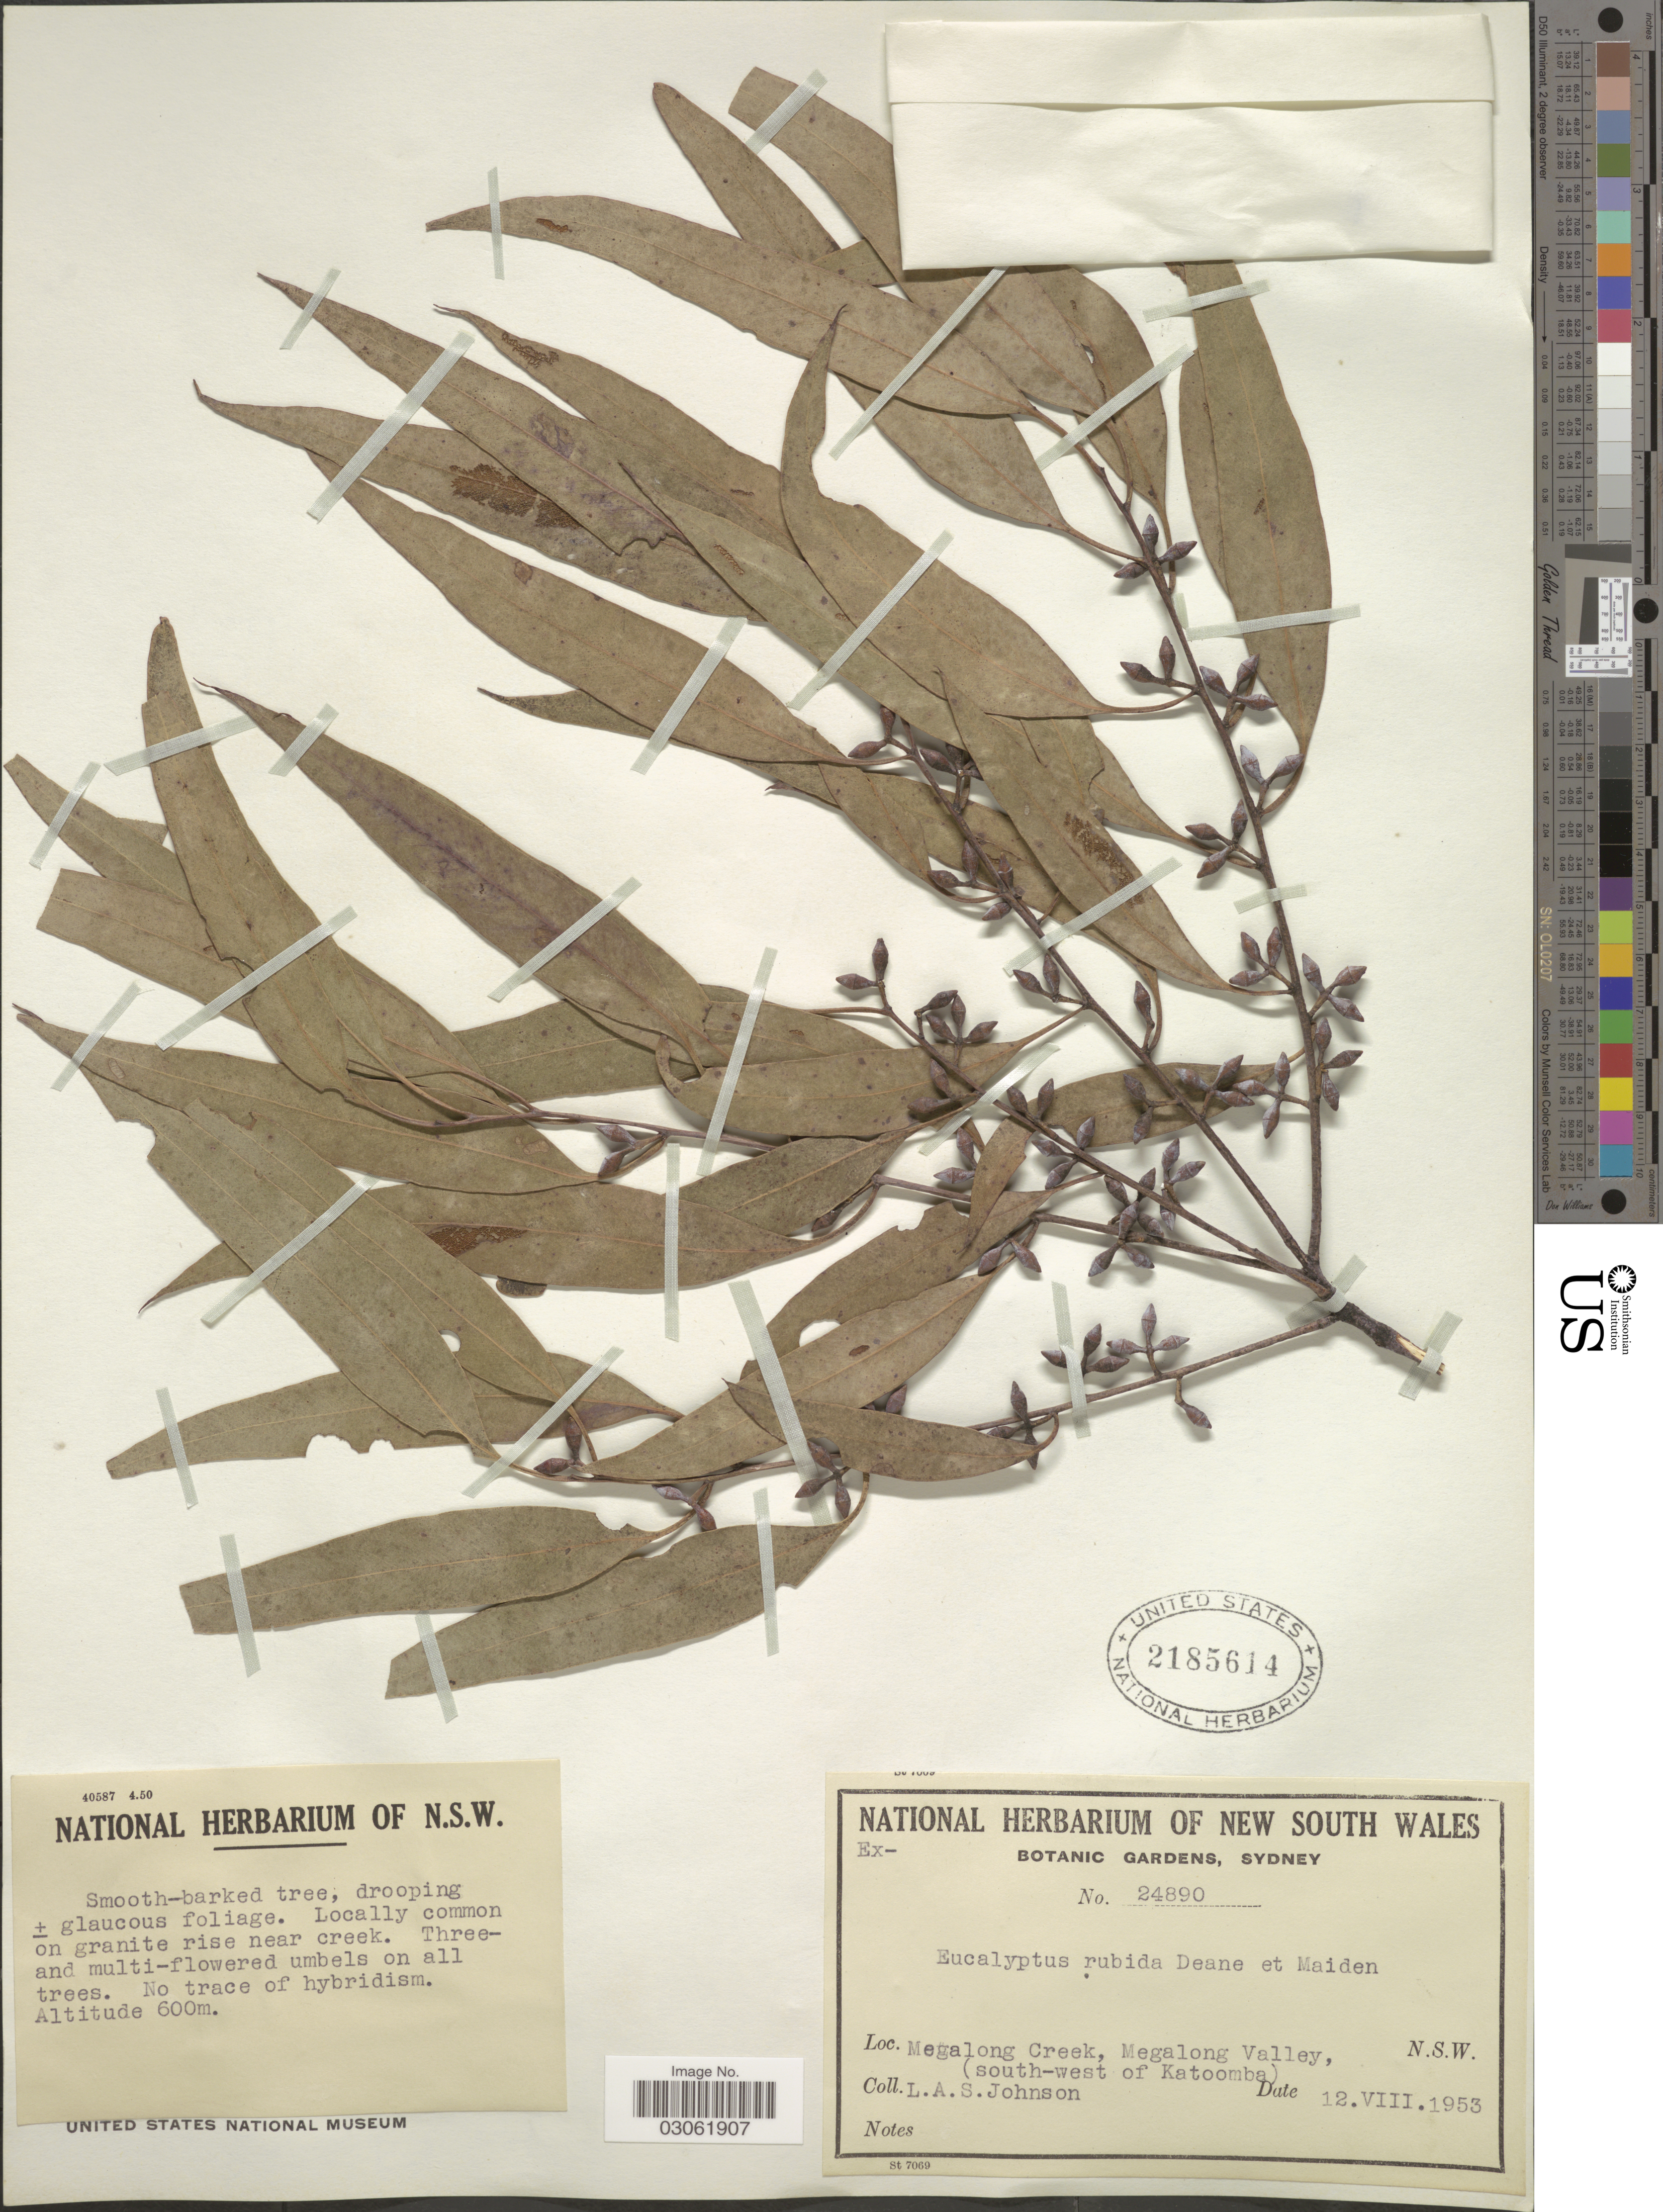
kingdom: Plantae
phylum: Tracheophyta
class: Magnoliopsida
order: Myrtales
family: Myrtaceae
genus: Eucalyptus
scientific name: Eucalyptus rubida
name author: H. Deane & Maiden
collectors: L. A. S. Johnson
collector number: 24890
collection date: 1953-08-12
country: Australia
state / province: New South Wales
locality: Megalong Creek, Megalong Valley (south-west of Katoomba).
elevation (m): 600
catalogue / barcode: US 2185614